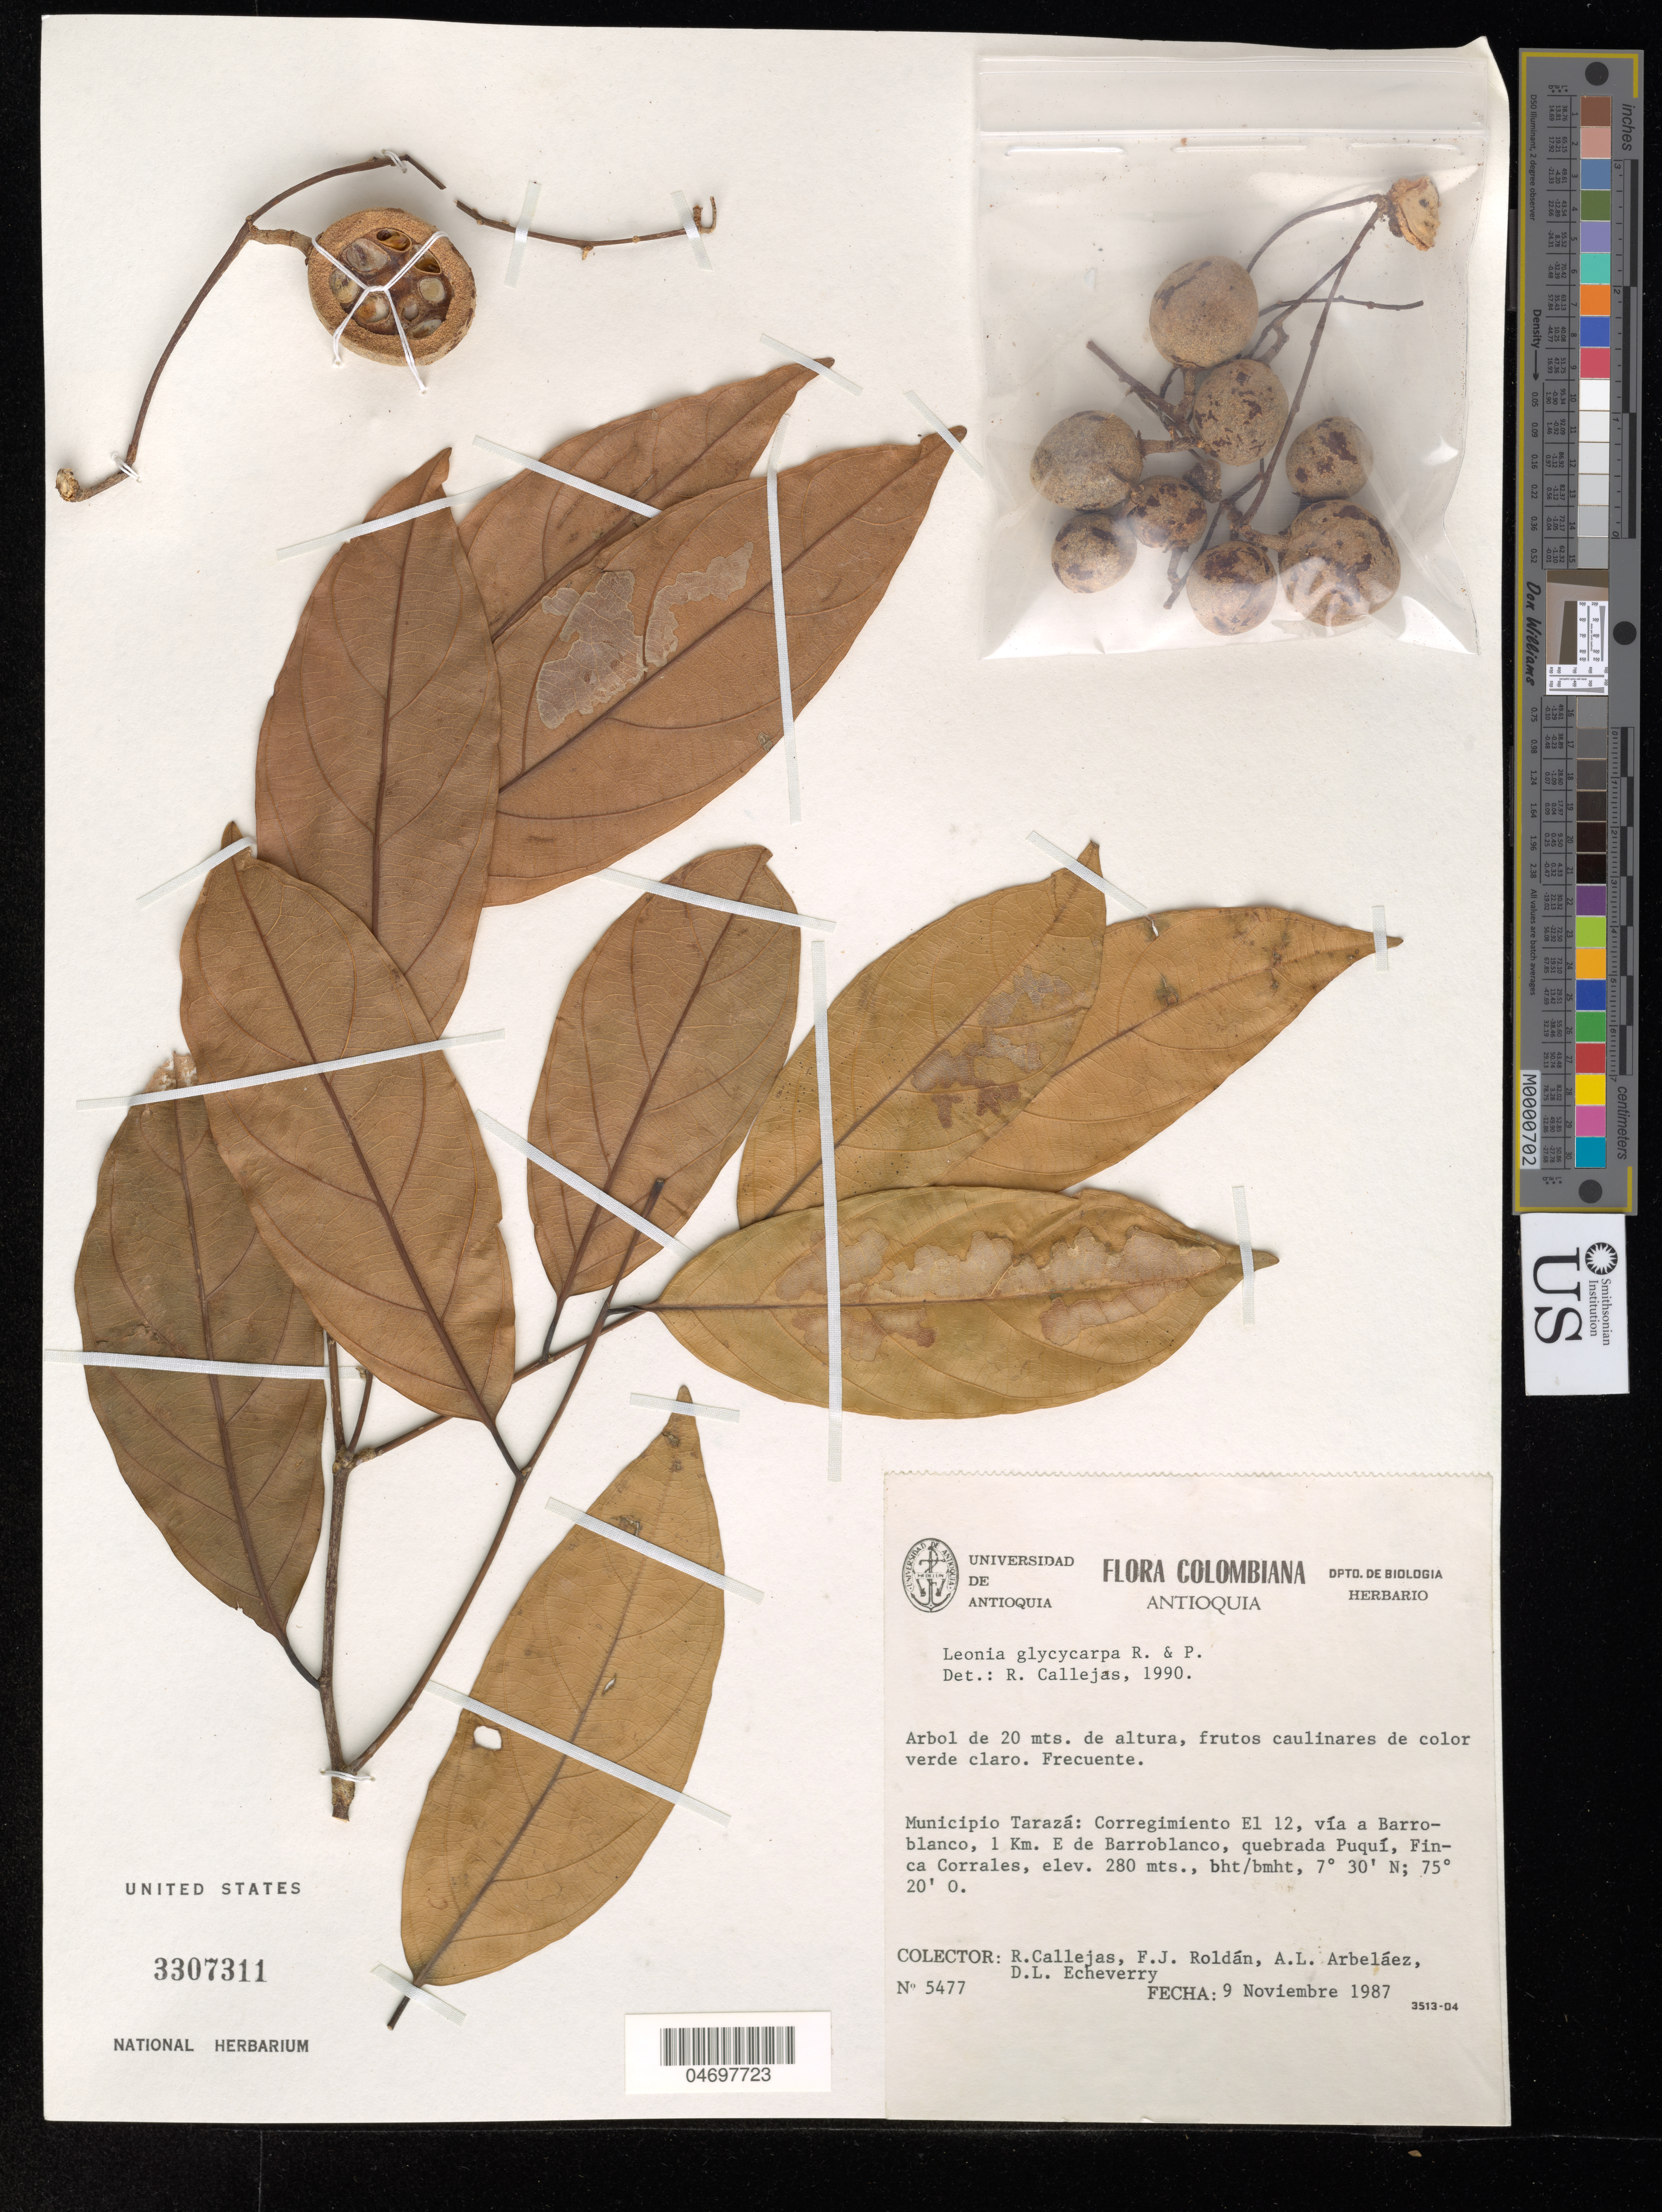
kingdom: Plantae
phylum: Tracheophyta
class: Magnoliopsida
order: Malpighiales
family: Violaceae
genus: Leonia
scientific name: Leonia glycycarpa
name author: Ruiz & Pav.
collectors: R. Callejas, F. J. Roldán, A. Arbeláez Alvarez & D. Echeverry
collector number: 5477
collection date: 1987-11-09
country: Colombia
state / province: Antioquia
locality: Municipio Tarazá: Corregimiento El 12, vía a Barroblanco, 1 Km. E de Barroblanco, quebrada Puquí, Finca Corrales.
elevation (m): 280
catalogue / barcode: US 3307311